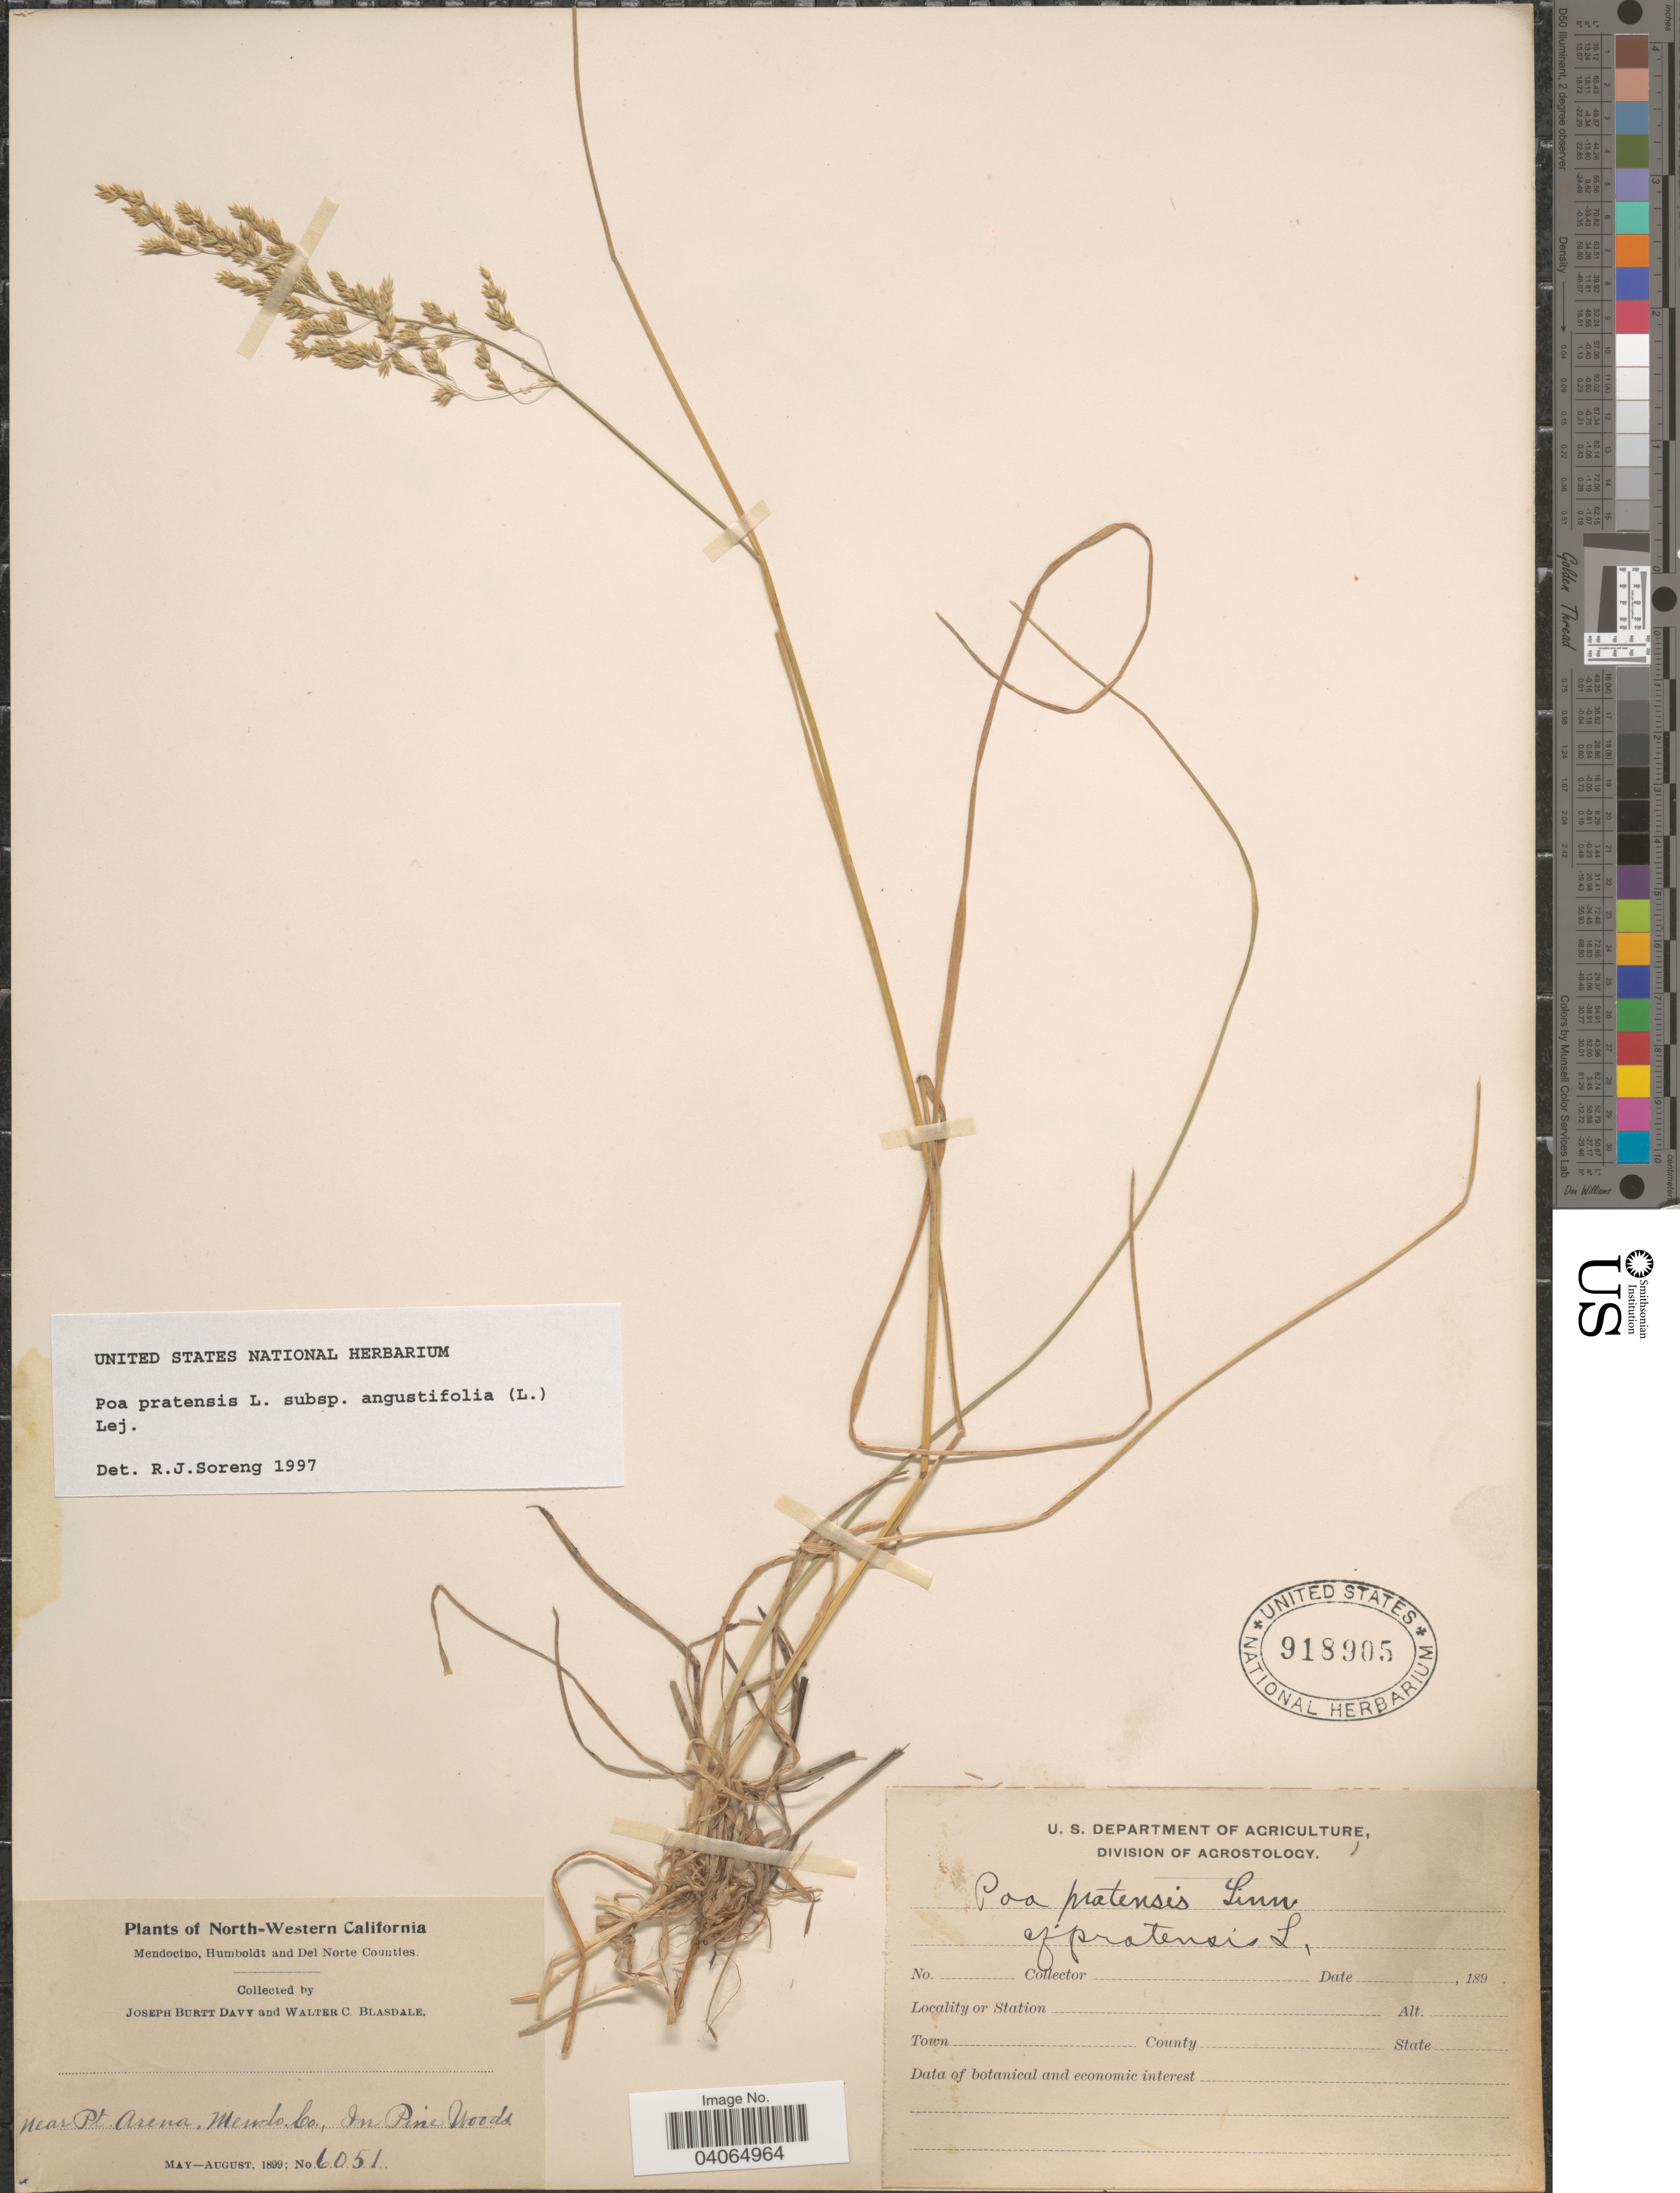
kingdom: Plantae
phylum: Tracheophyta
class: Liliopsida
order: Poales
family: Poaceae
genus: Poa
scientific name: Poa pratensis subsp. angustifolia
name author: (L.) Lej.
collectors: J. Burtt Davy & W. Blasdale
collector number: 6051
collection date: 1899-05/1899-08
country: United States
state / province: California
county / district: Mendocino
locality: North-Western California. Near Pt. Arena, Mendo. Co. In Pine Woods.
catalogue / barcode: US 918905